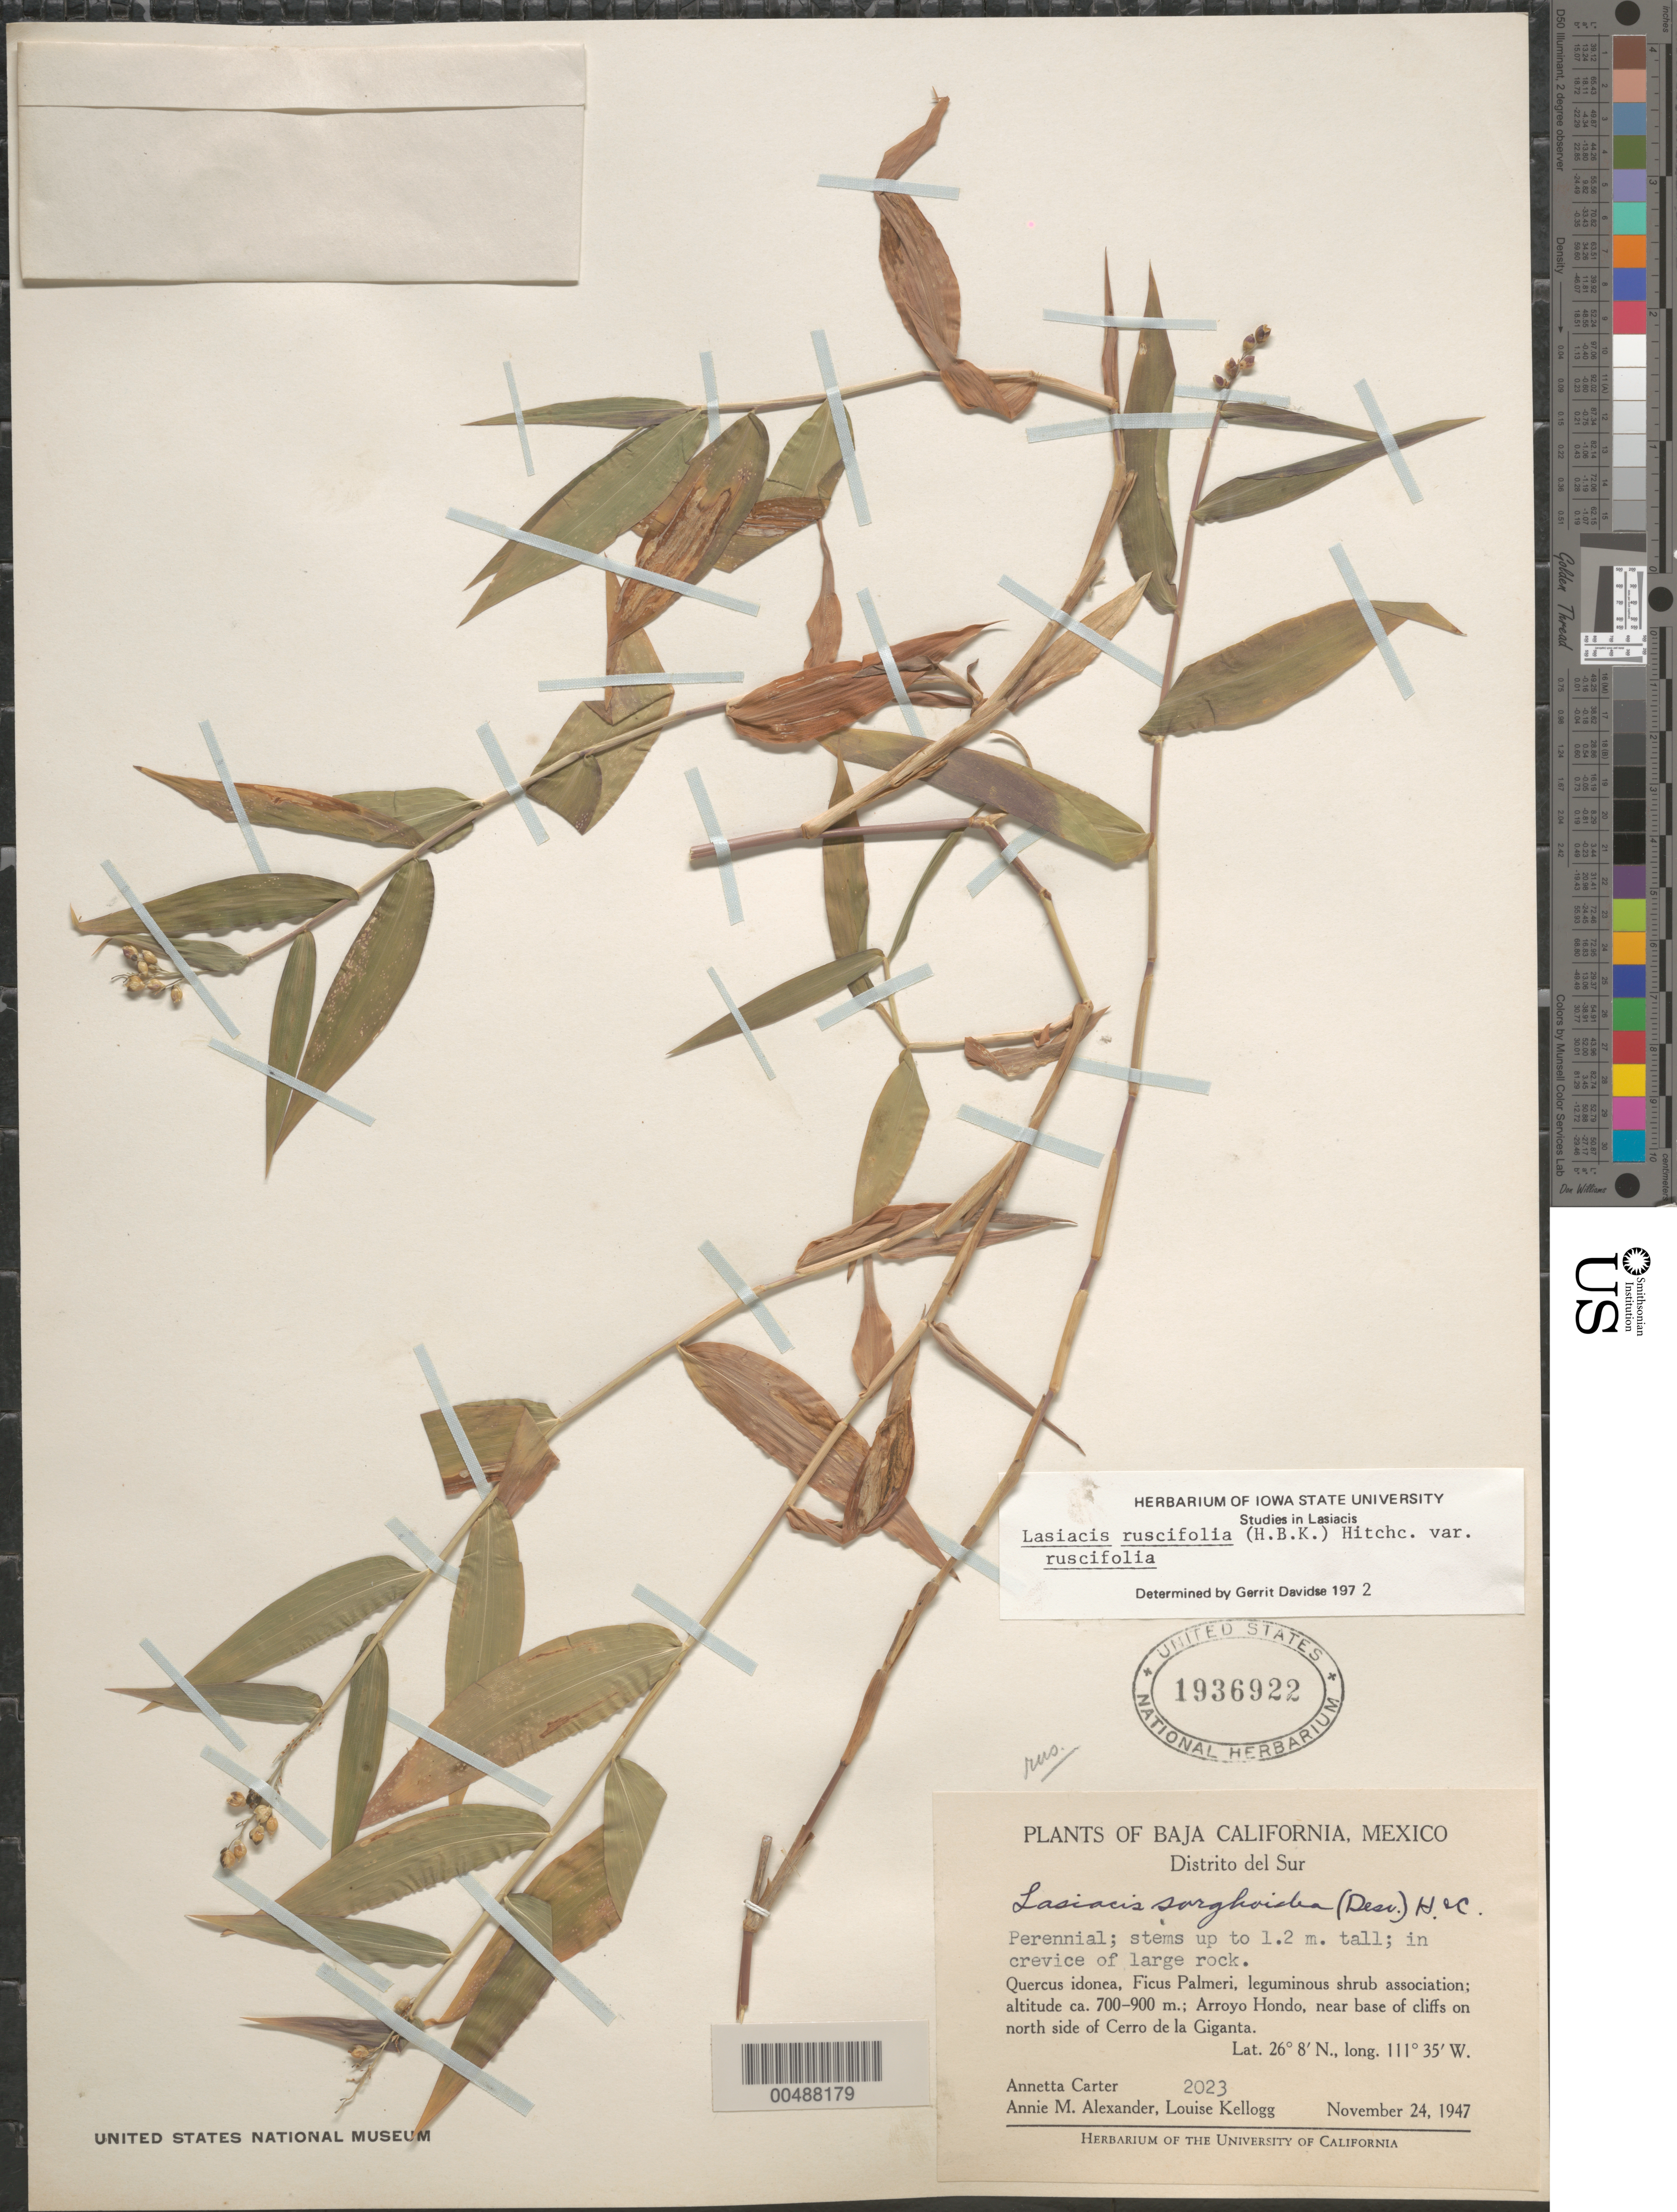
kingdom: Plantae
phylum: Tracheophyta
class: Liliopsida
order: Poales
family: Poaceae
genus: Lasiacis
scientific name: Lasiacis ruscifolia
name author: (Kunth) Hitchc.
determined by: Davidse, Gerrit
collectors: A. M. Carter, A. M. Alexander & L. Kellogg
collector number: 2023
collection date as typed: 24 Nov 1947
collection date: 1947-11-24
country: Mexico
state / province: Baja California Sur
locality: Near base of cliffs on N side of Cerro de la Giganta, Distrito del Sur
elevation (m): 700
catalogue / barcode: US 1936922